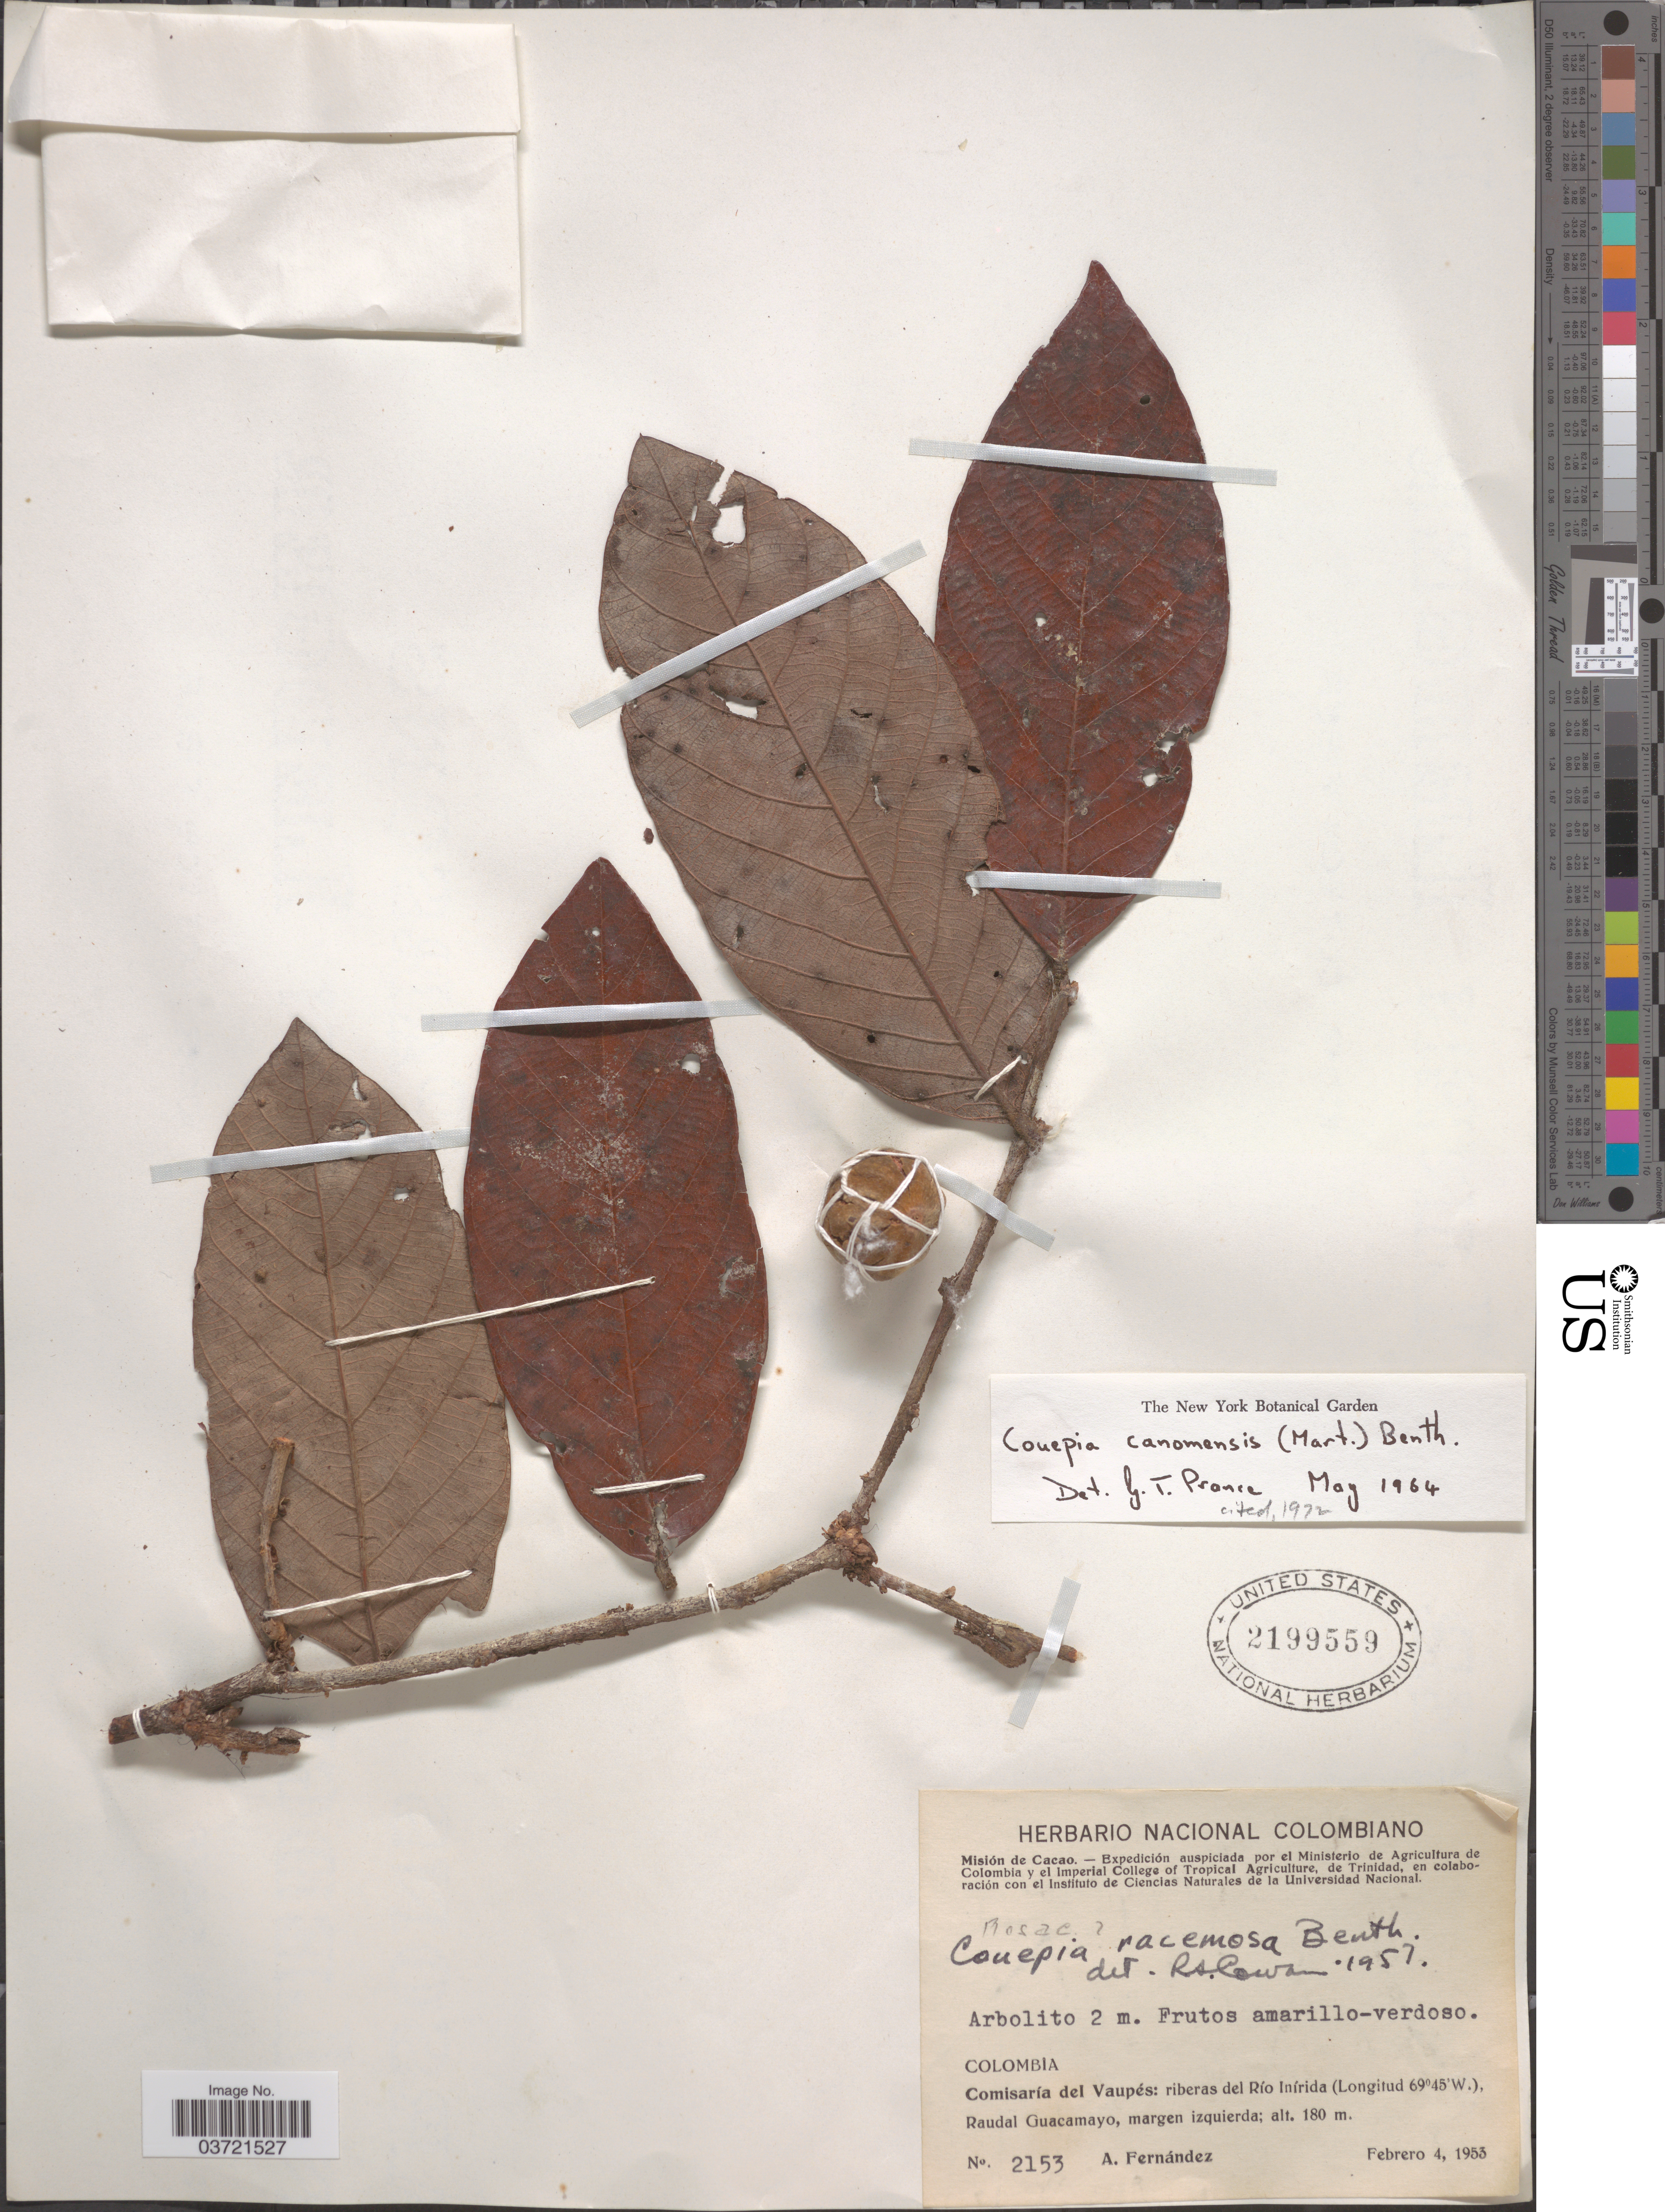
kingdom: Plantae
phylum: Tracheophyta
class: Magnoliopsida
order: Malpighiales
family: Chrysobalanaceae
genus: Gaulettia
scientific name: Gaulettia canomensis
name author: (Mart.) Sothers & Prance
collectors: A. Fernández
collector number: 2153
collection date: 1953-02-04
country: Colombia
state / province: Vaupés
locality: Comisaría del Vaupés: riberas del Río Inírida. Raudal Guacamayo, margen izquierda.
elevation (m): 180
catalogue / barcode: US 2199559